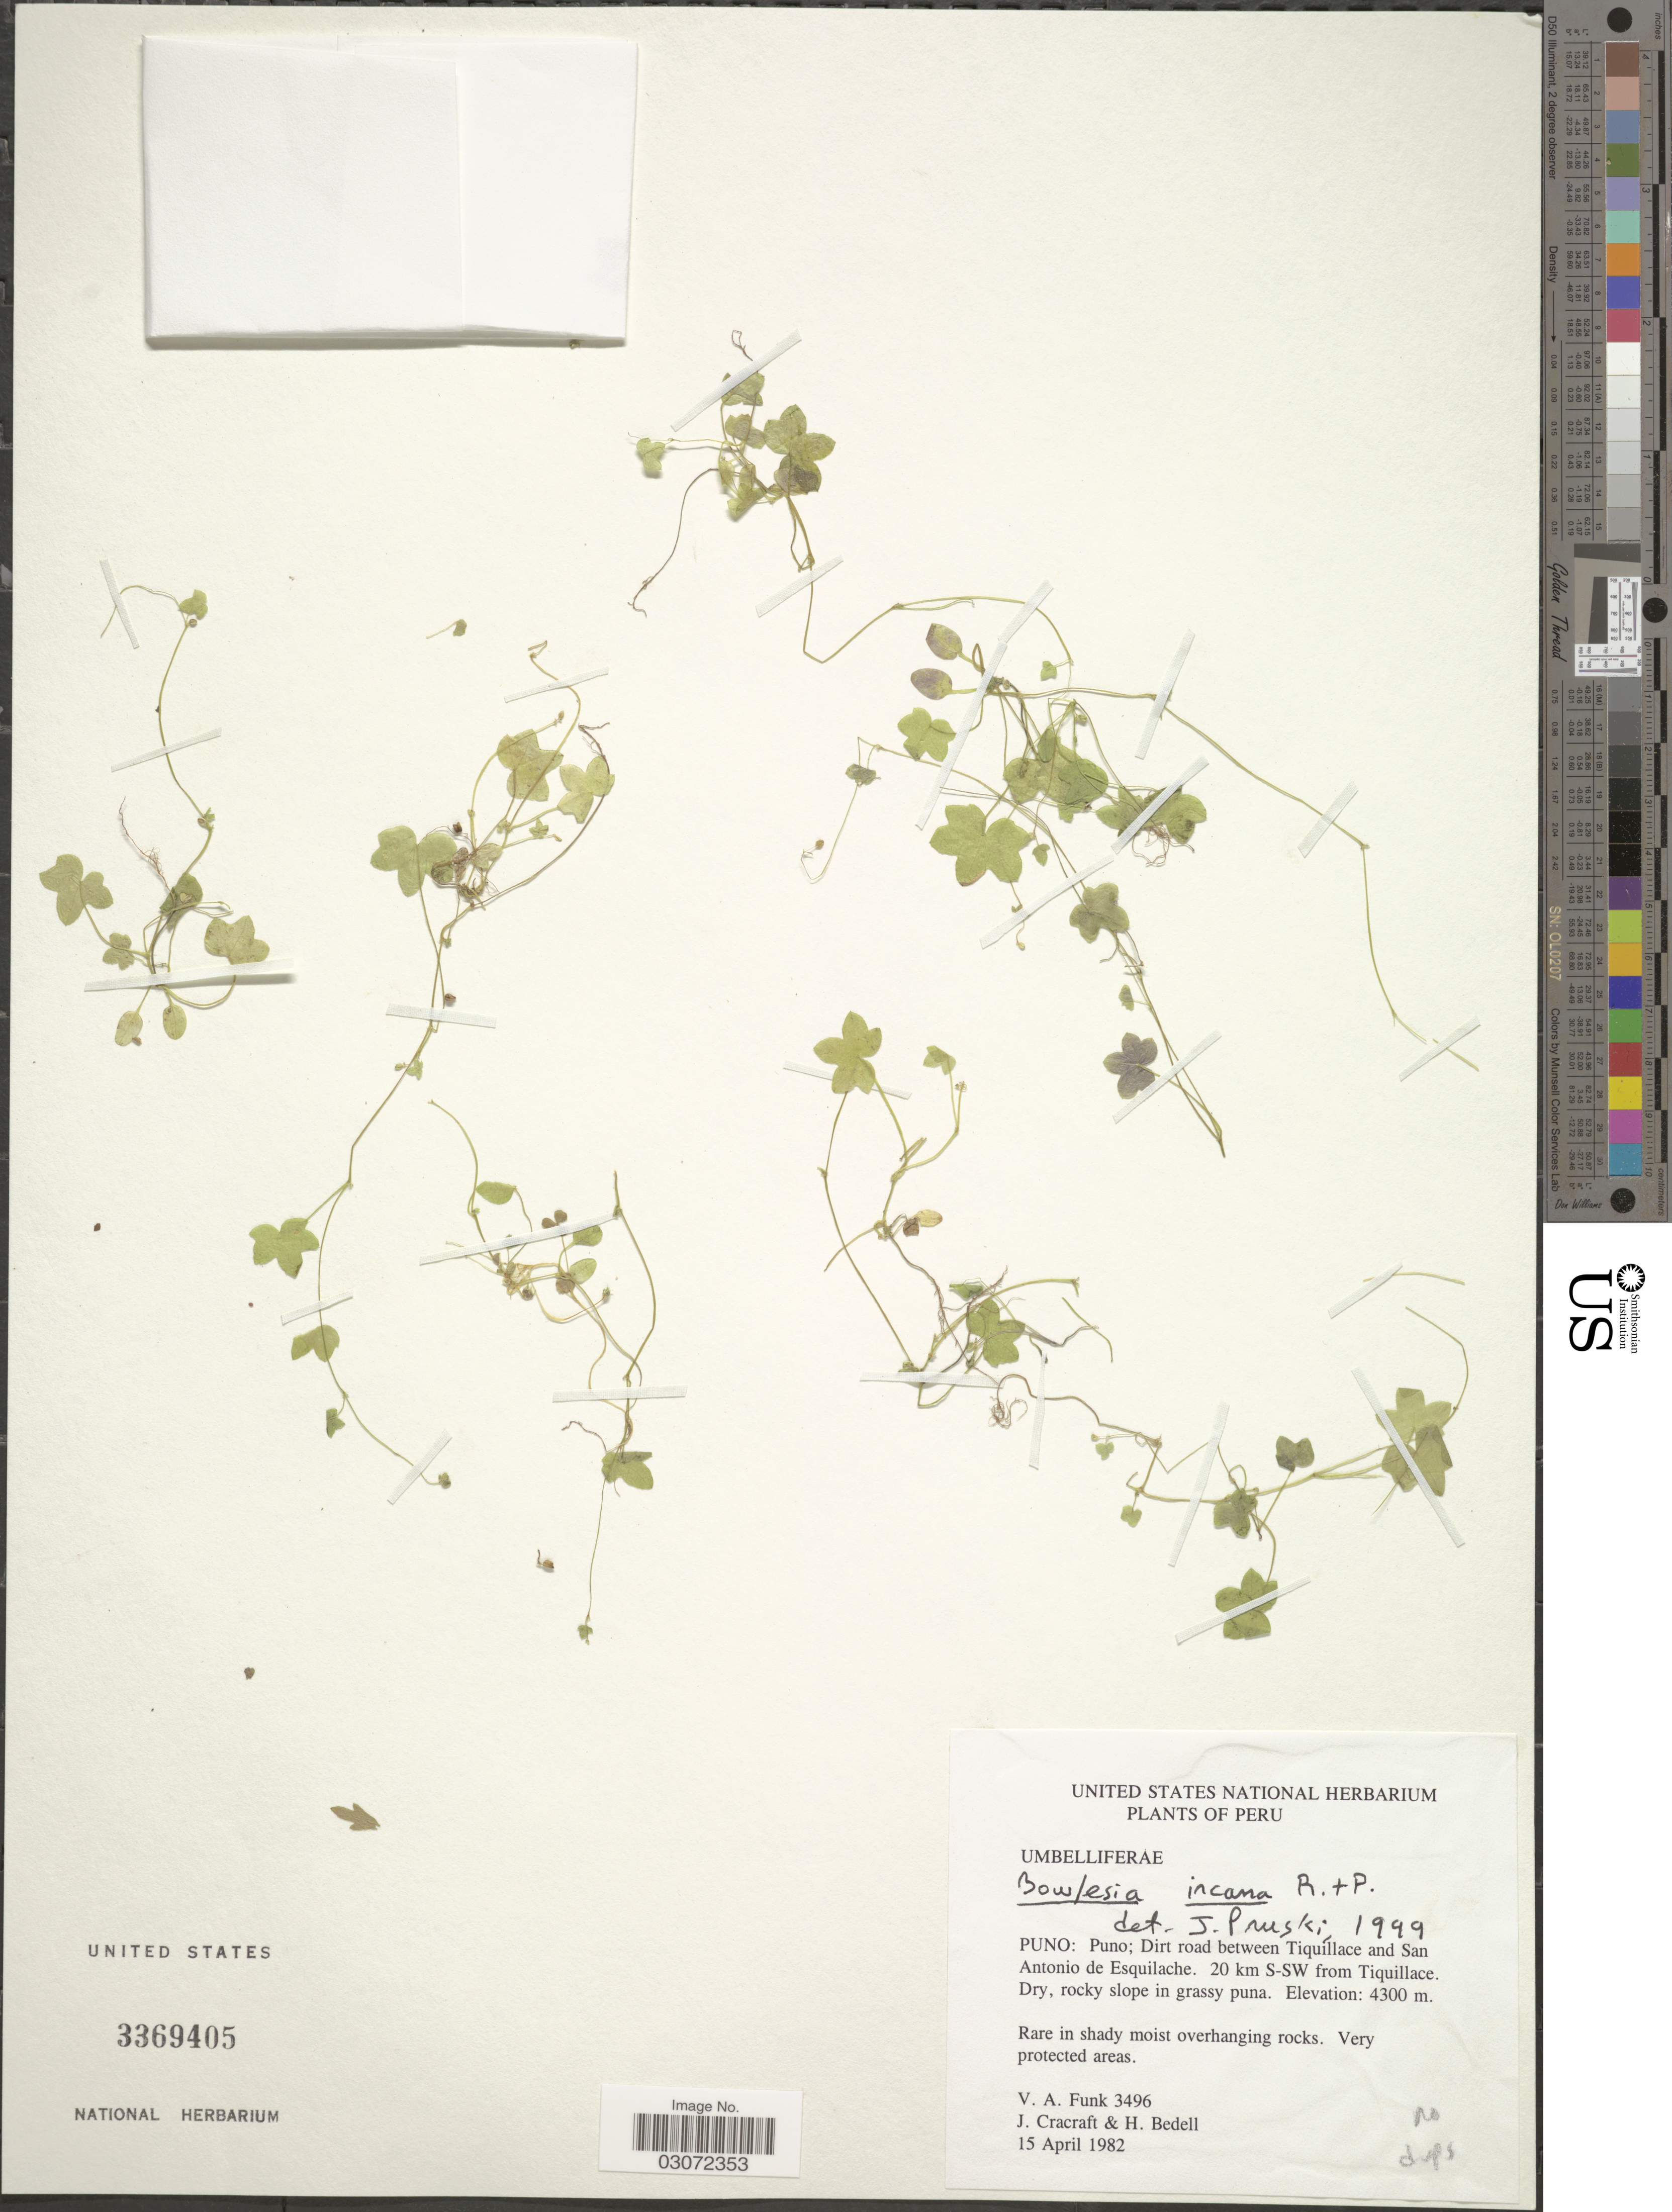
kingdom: Plantae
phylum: Tracheophyta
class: Magnoliopsida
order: Apiales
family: Apiaceae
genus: Bowlesia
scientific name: Bowlesia incana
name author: Ruiz & Pav.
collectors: V. Funk, J. L. Cracraft & H. Bedell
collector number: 3496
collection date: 1982-04-15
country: Peru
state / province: Puno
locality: Dirt road between Tiquíllace and San Antonio de Esquilache. 20 km S-SW from Tiquillace.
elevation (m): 4300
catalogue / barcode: US 3369405